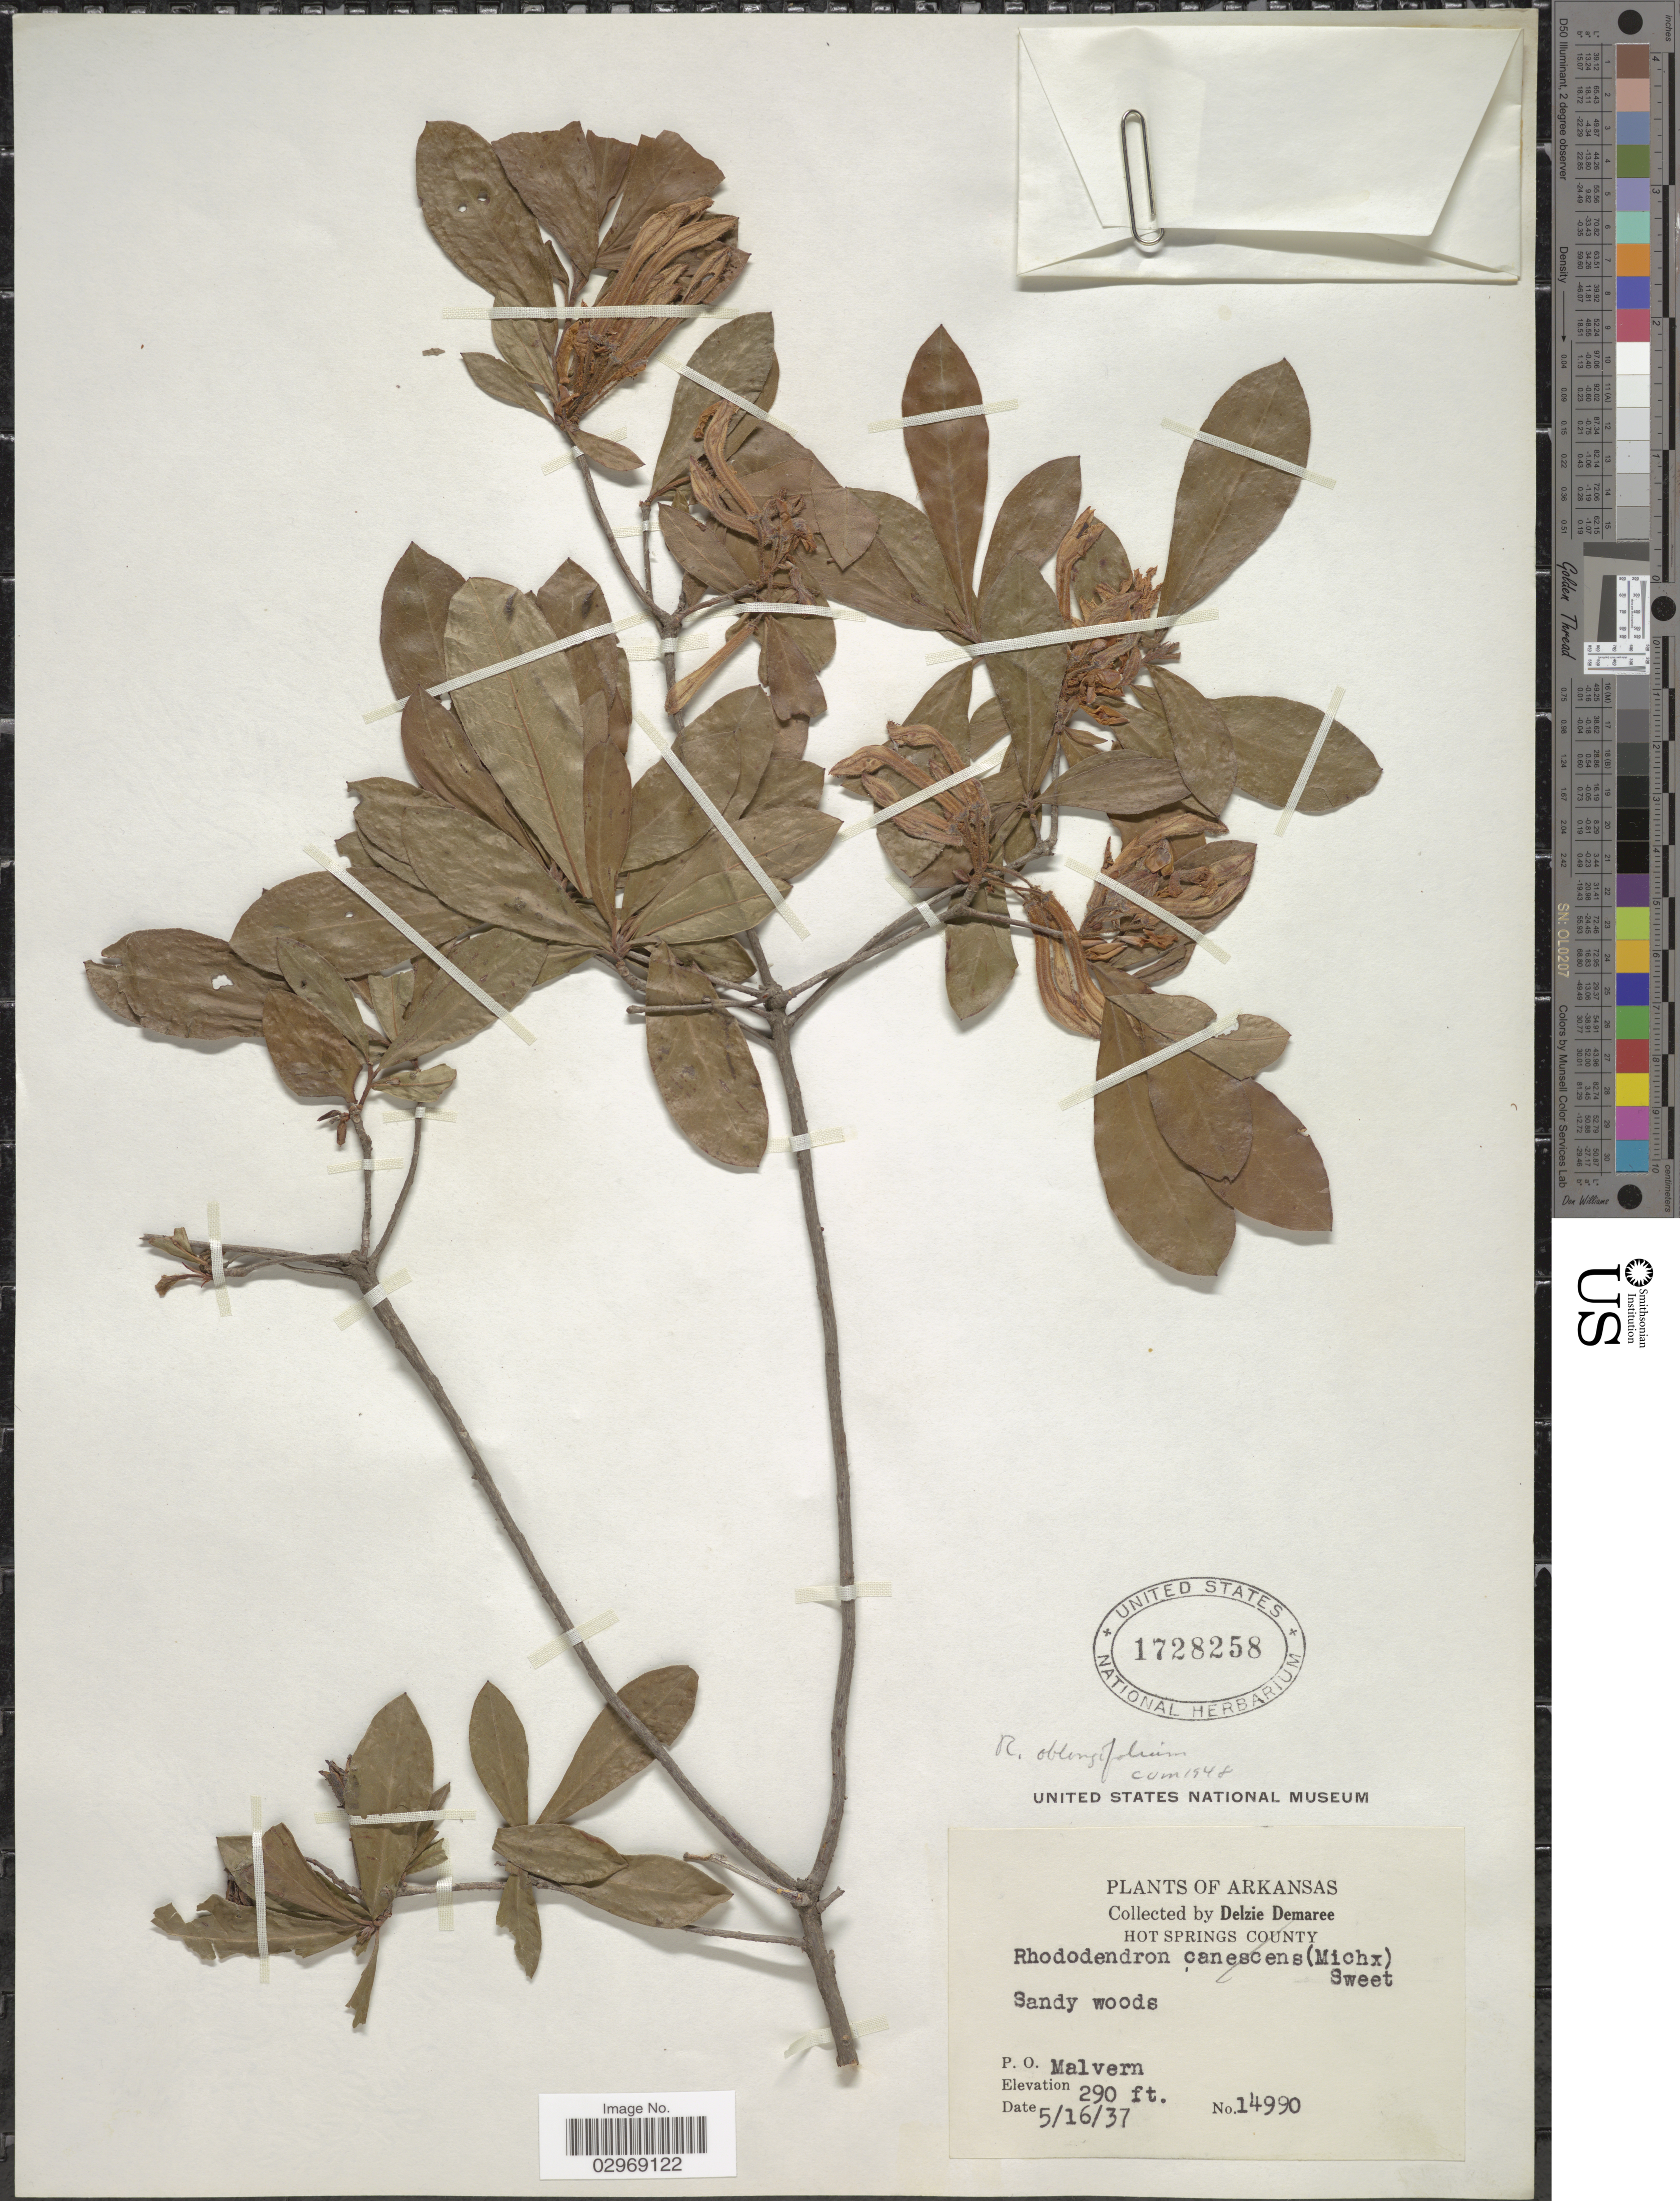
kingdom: Plantae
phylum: Tracheophyta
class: Magnoliopsida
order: Ericales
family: Ericaceae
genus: Rhododendron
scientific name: Rhododendron oblongifolium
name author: (Small) Millais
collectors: D. Demaree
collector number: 14990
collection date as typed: Transcribed d/m/y: 16/5/37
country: United States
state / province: Arkansas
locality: Hot Springs County. [unsure placement] Sandy woods. P. O. Malvern.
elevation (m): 88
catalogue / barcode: US 1728258